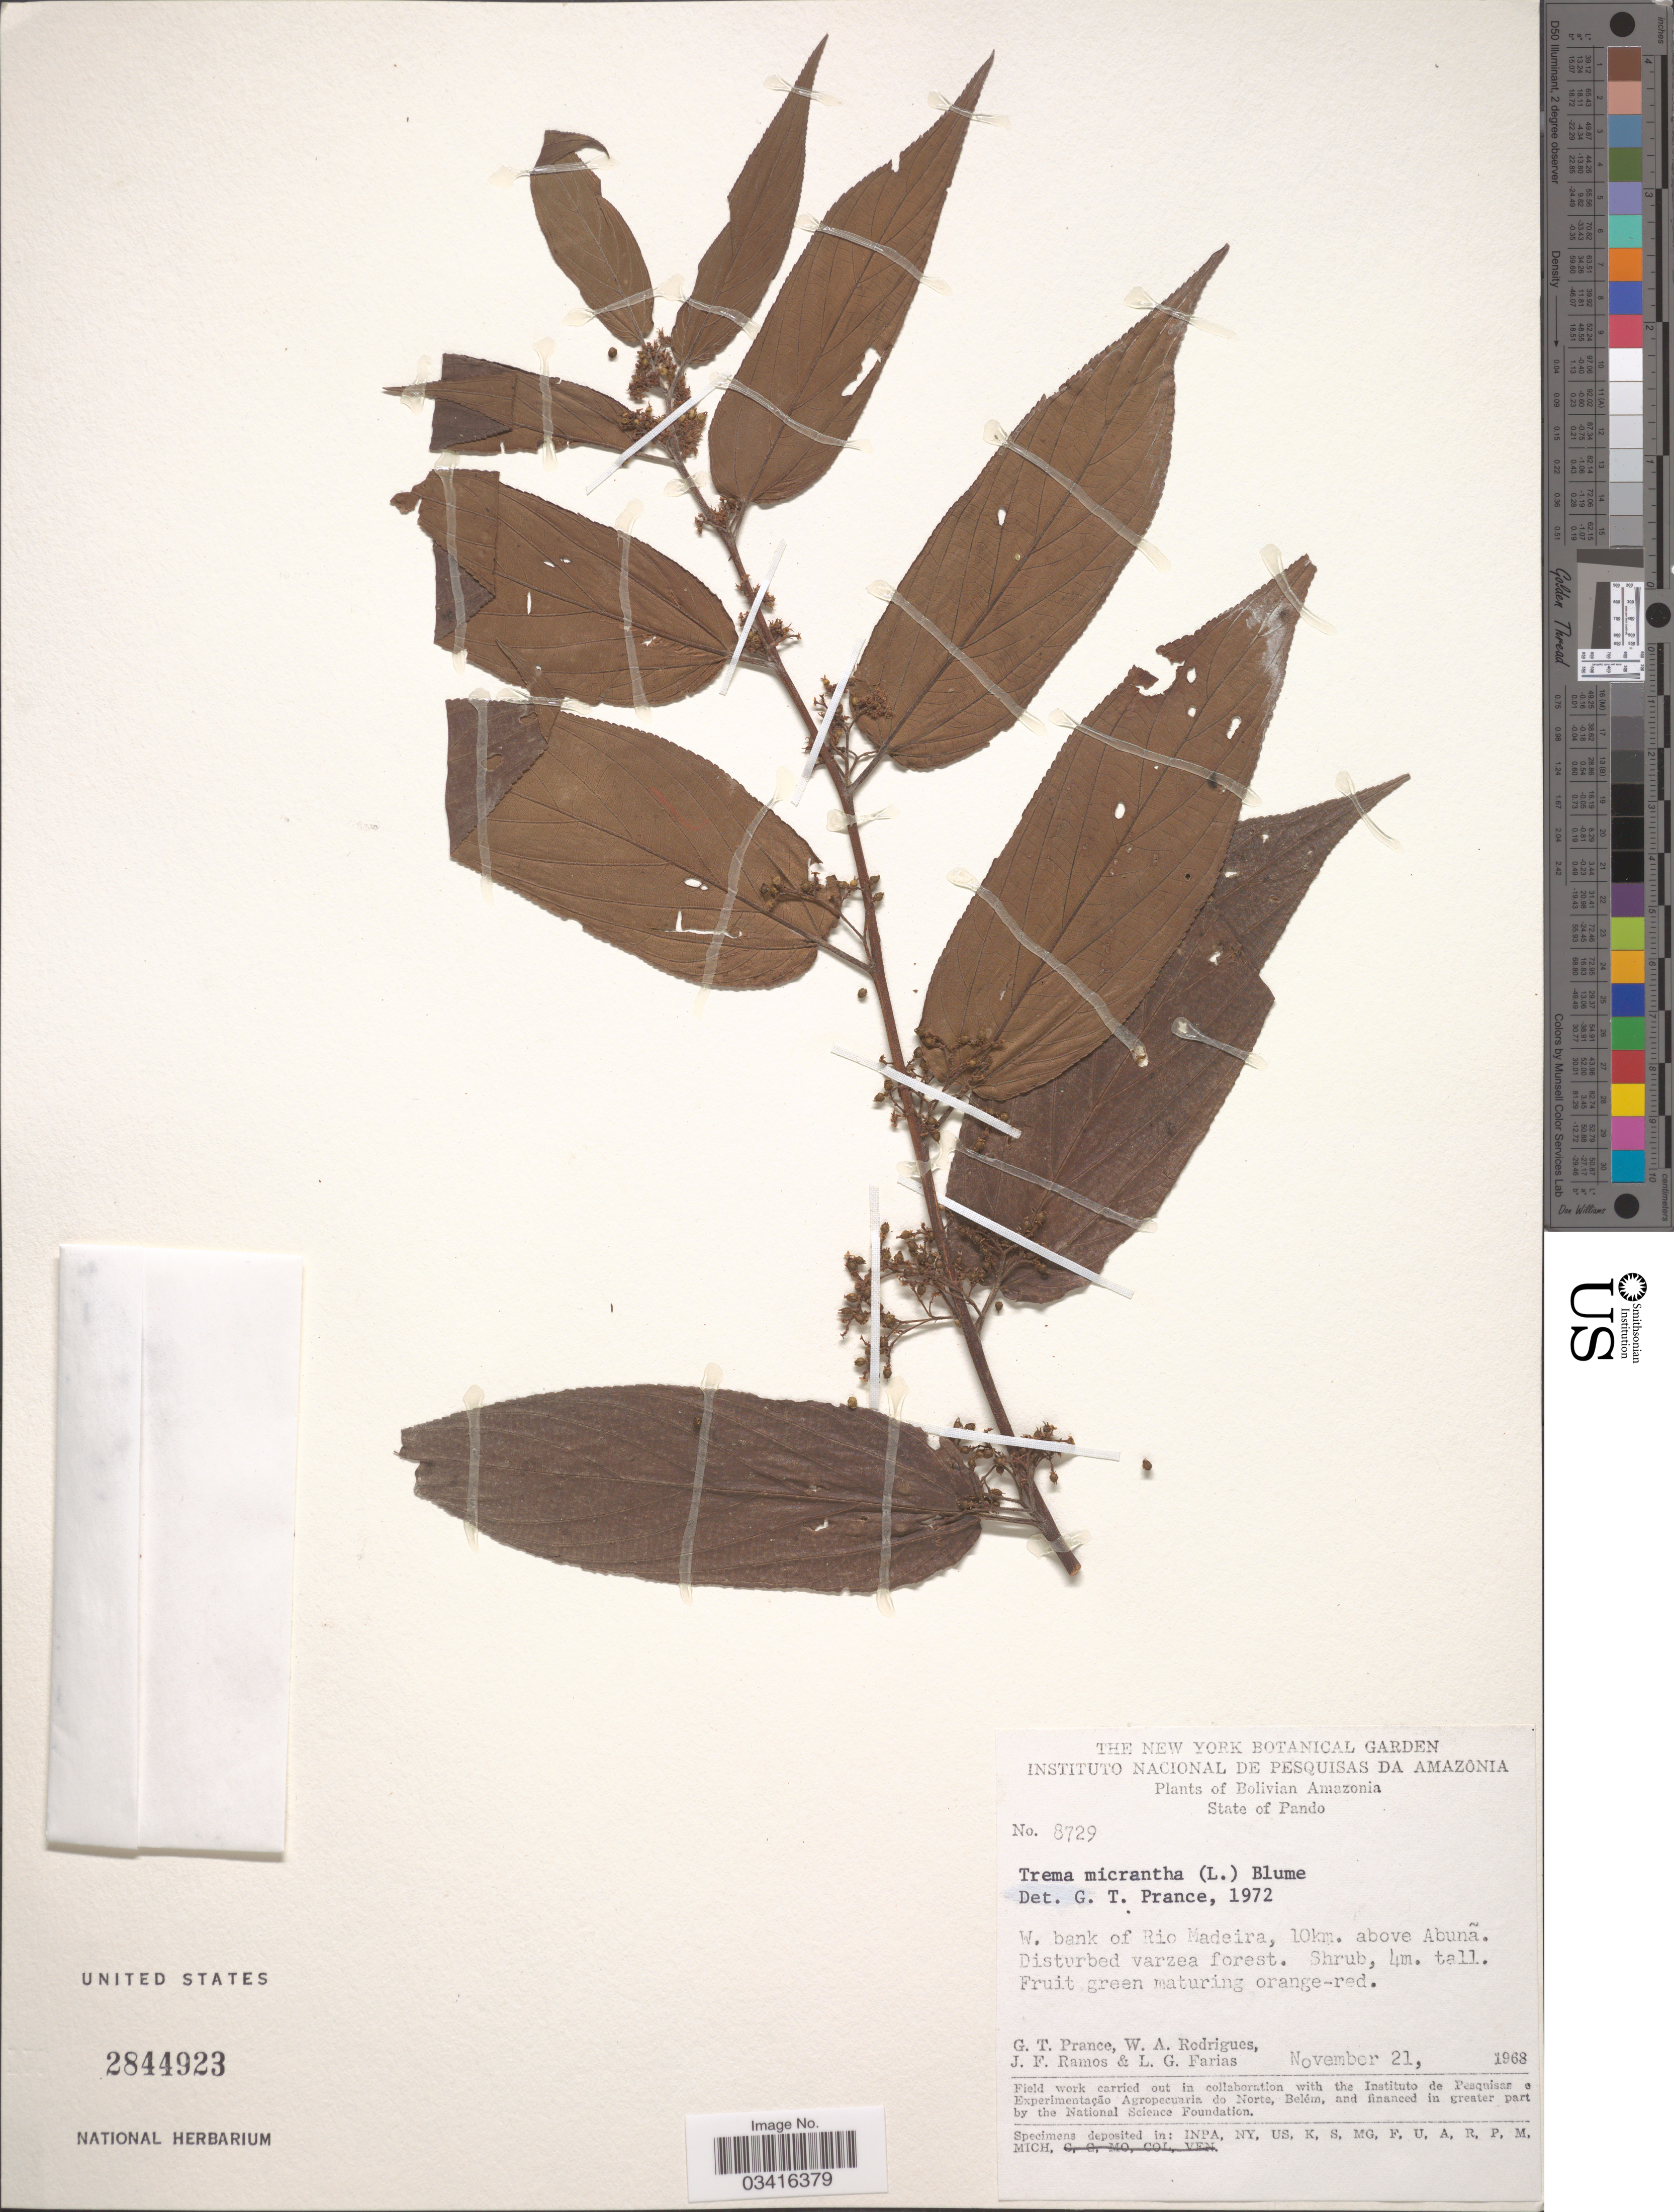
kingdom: Plantae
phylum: Tracheophyta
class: Magnoliopsida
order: Rosales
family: Cannabaceae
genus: Trema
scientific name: Trema micranthum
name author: (L.) Blume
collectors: G. T. Prance, W. A. Rodrigues, J. F. Ramos & L. G. Farias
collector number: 8729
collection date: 1968-11-21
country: Bolivia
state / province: Pando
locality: Bolivian Amazonia. W. bank of Rio Madeira, 10km. above Abuña.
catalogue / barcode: US 2844923